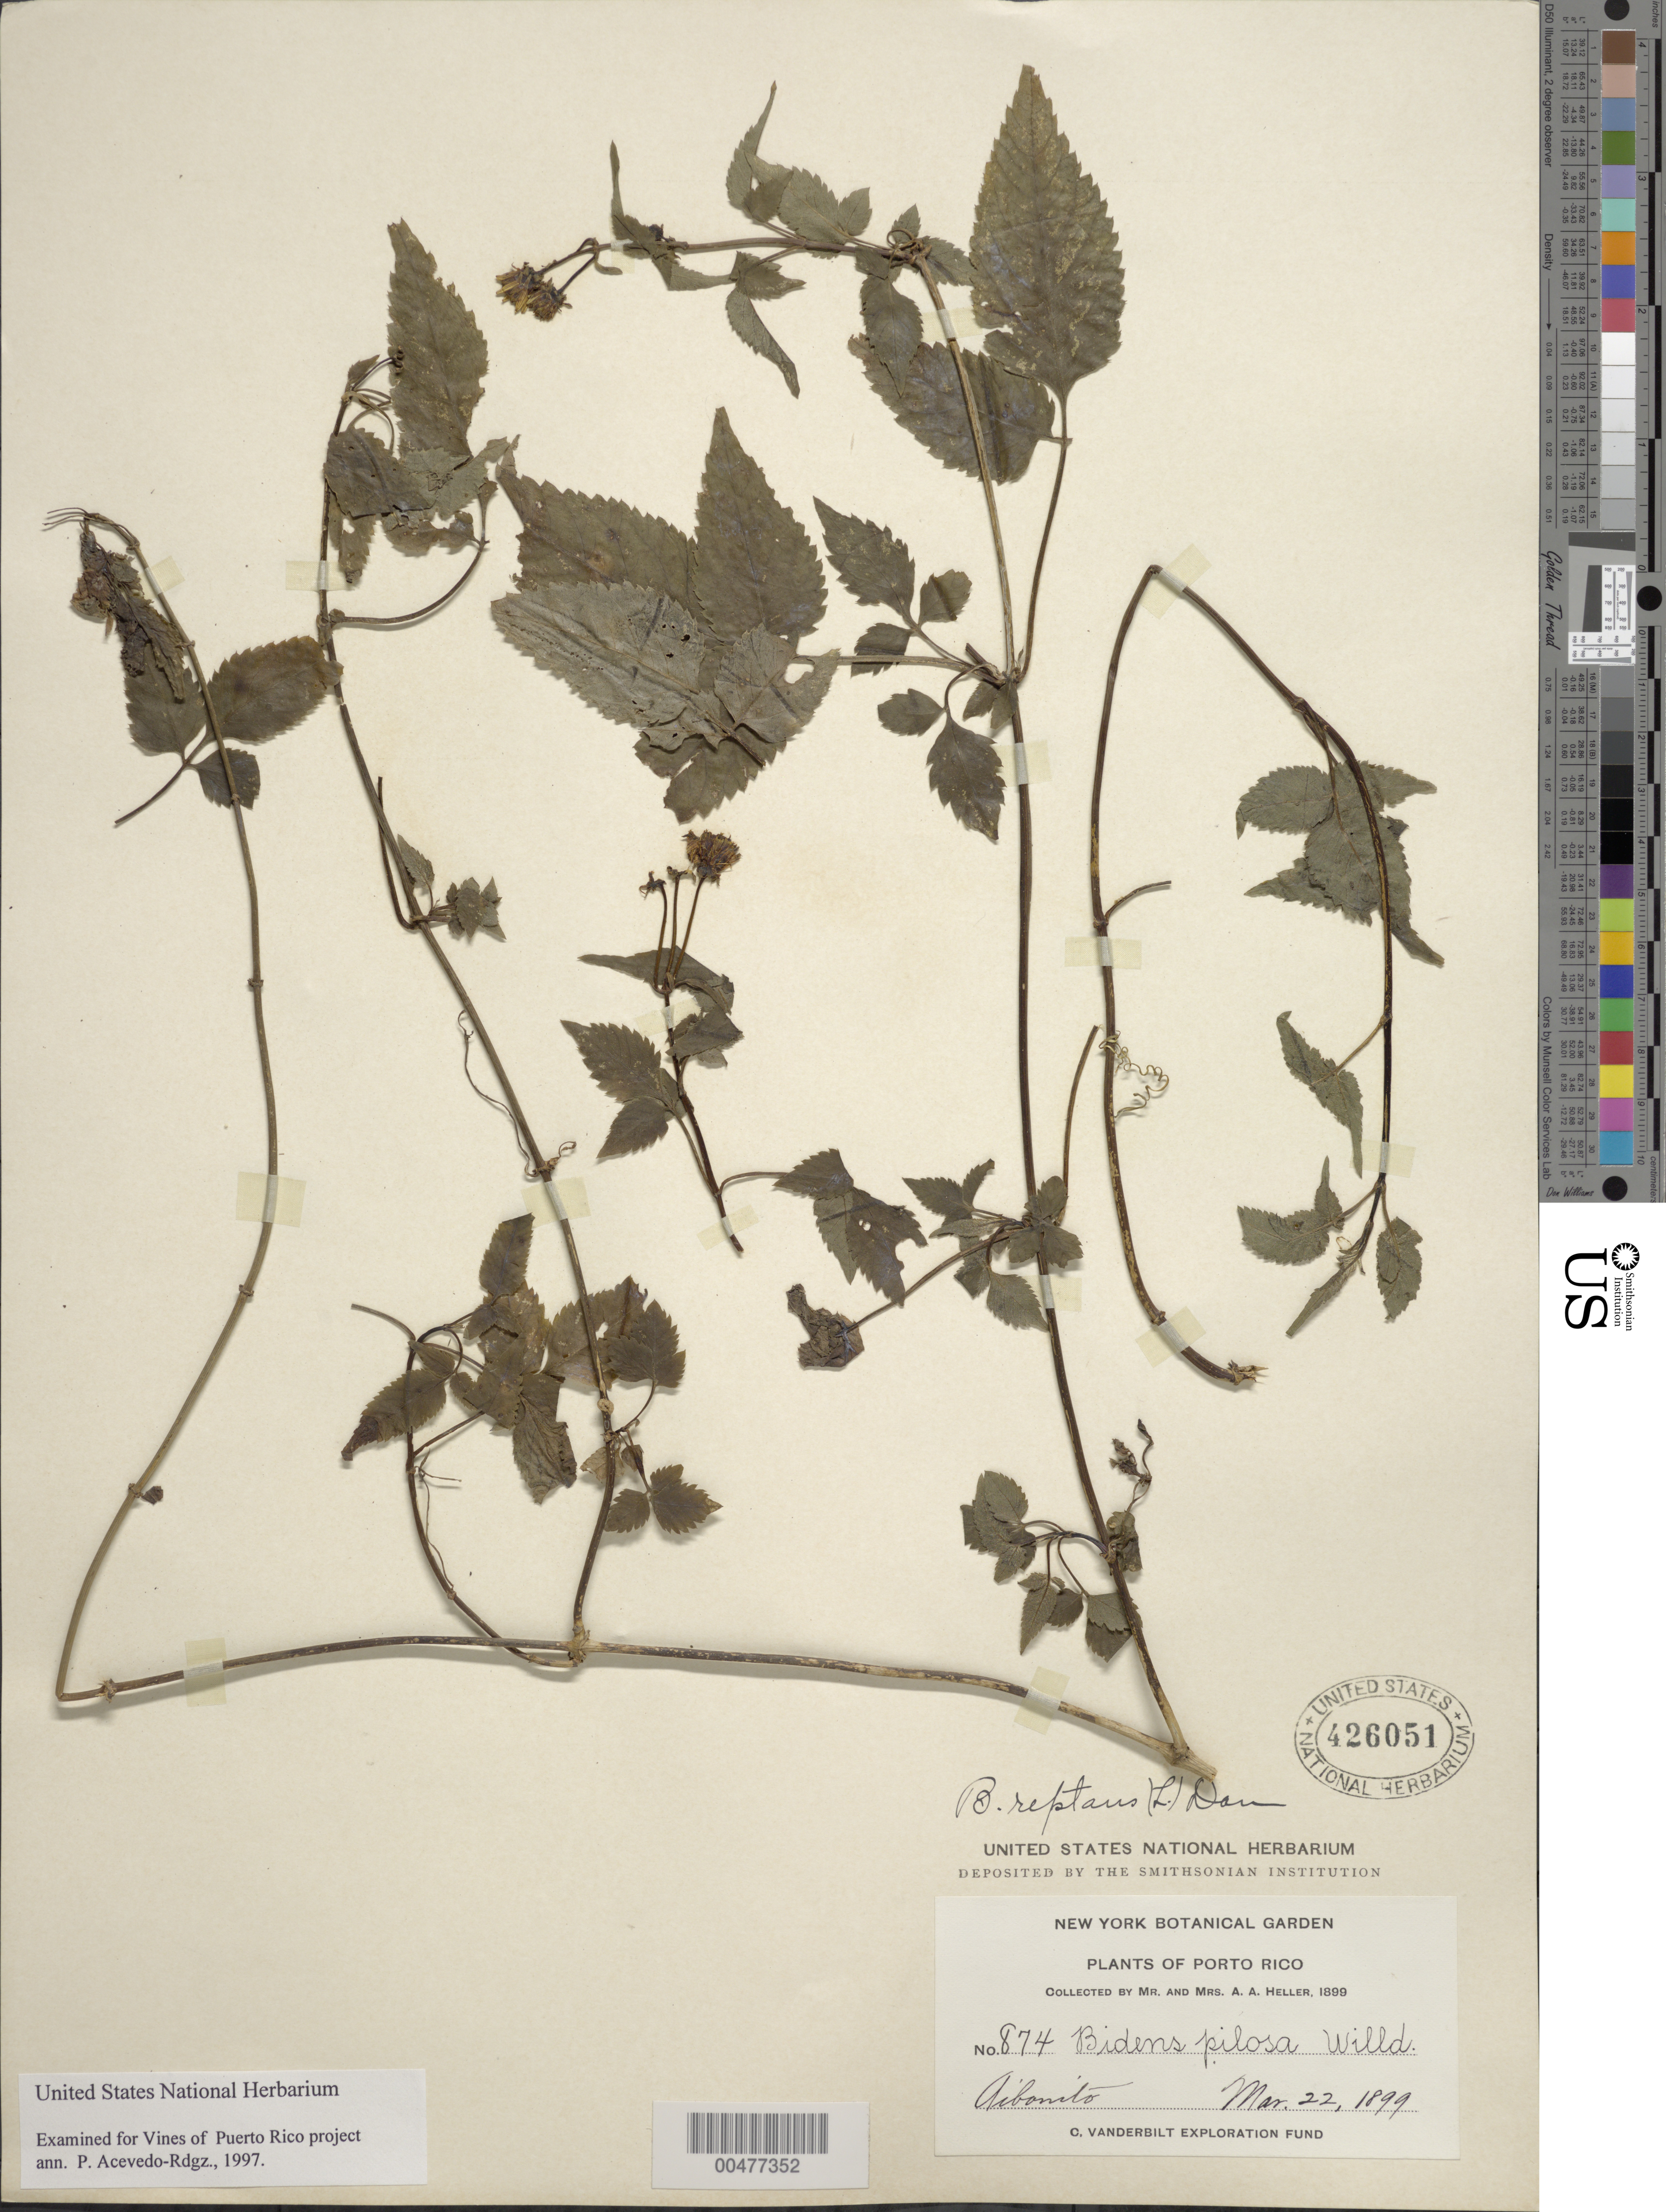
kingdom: Plantae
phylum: Tracheophyta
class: Magnoliopsida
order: Asterales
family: Asteraceae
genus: Bidens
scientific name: Bidens reptans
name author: (L.) G. Don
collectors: A. A. Heller & E. G. Heller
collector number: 874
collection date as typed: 22 Mar 1899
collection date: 1899-03-22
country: Puerto Rico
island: Greater Antilles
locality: Aibonito.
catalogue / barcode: US 426051